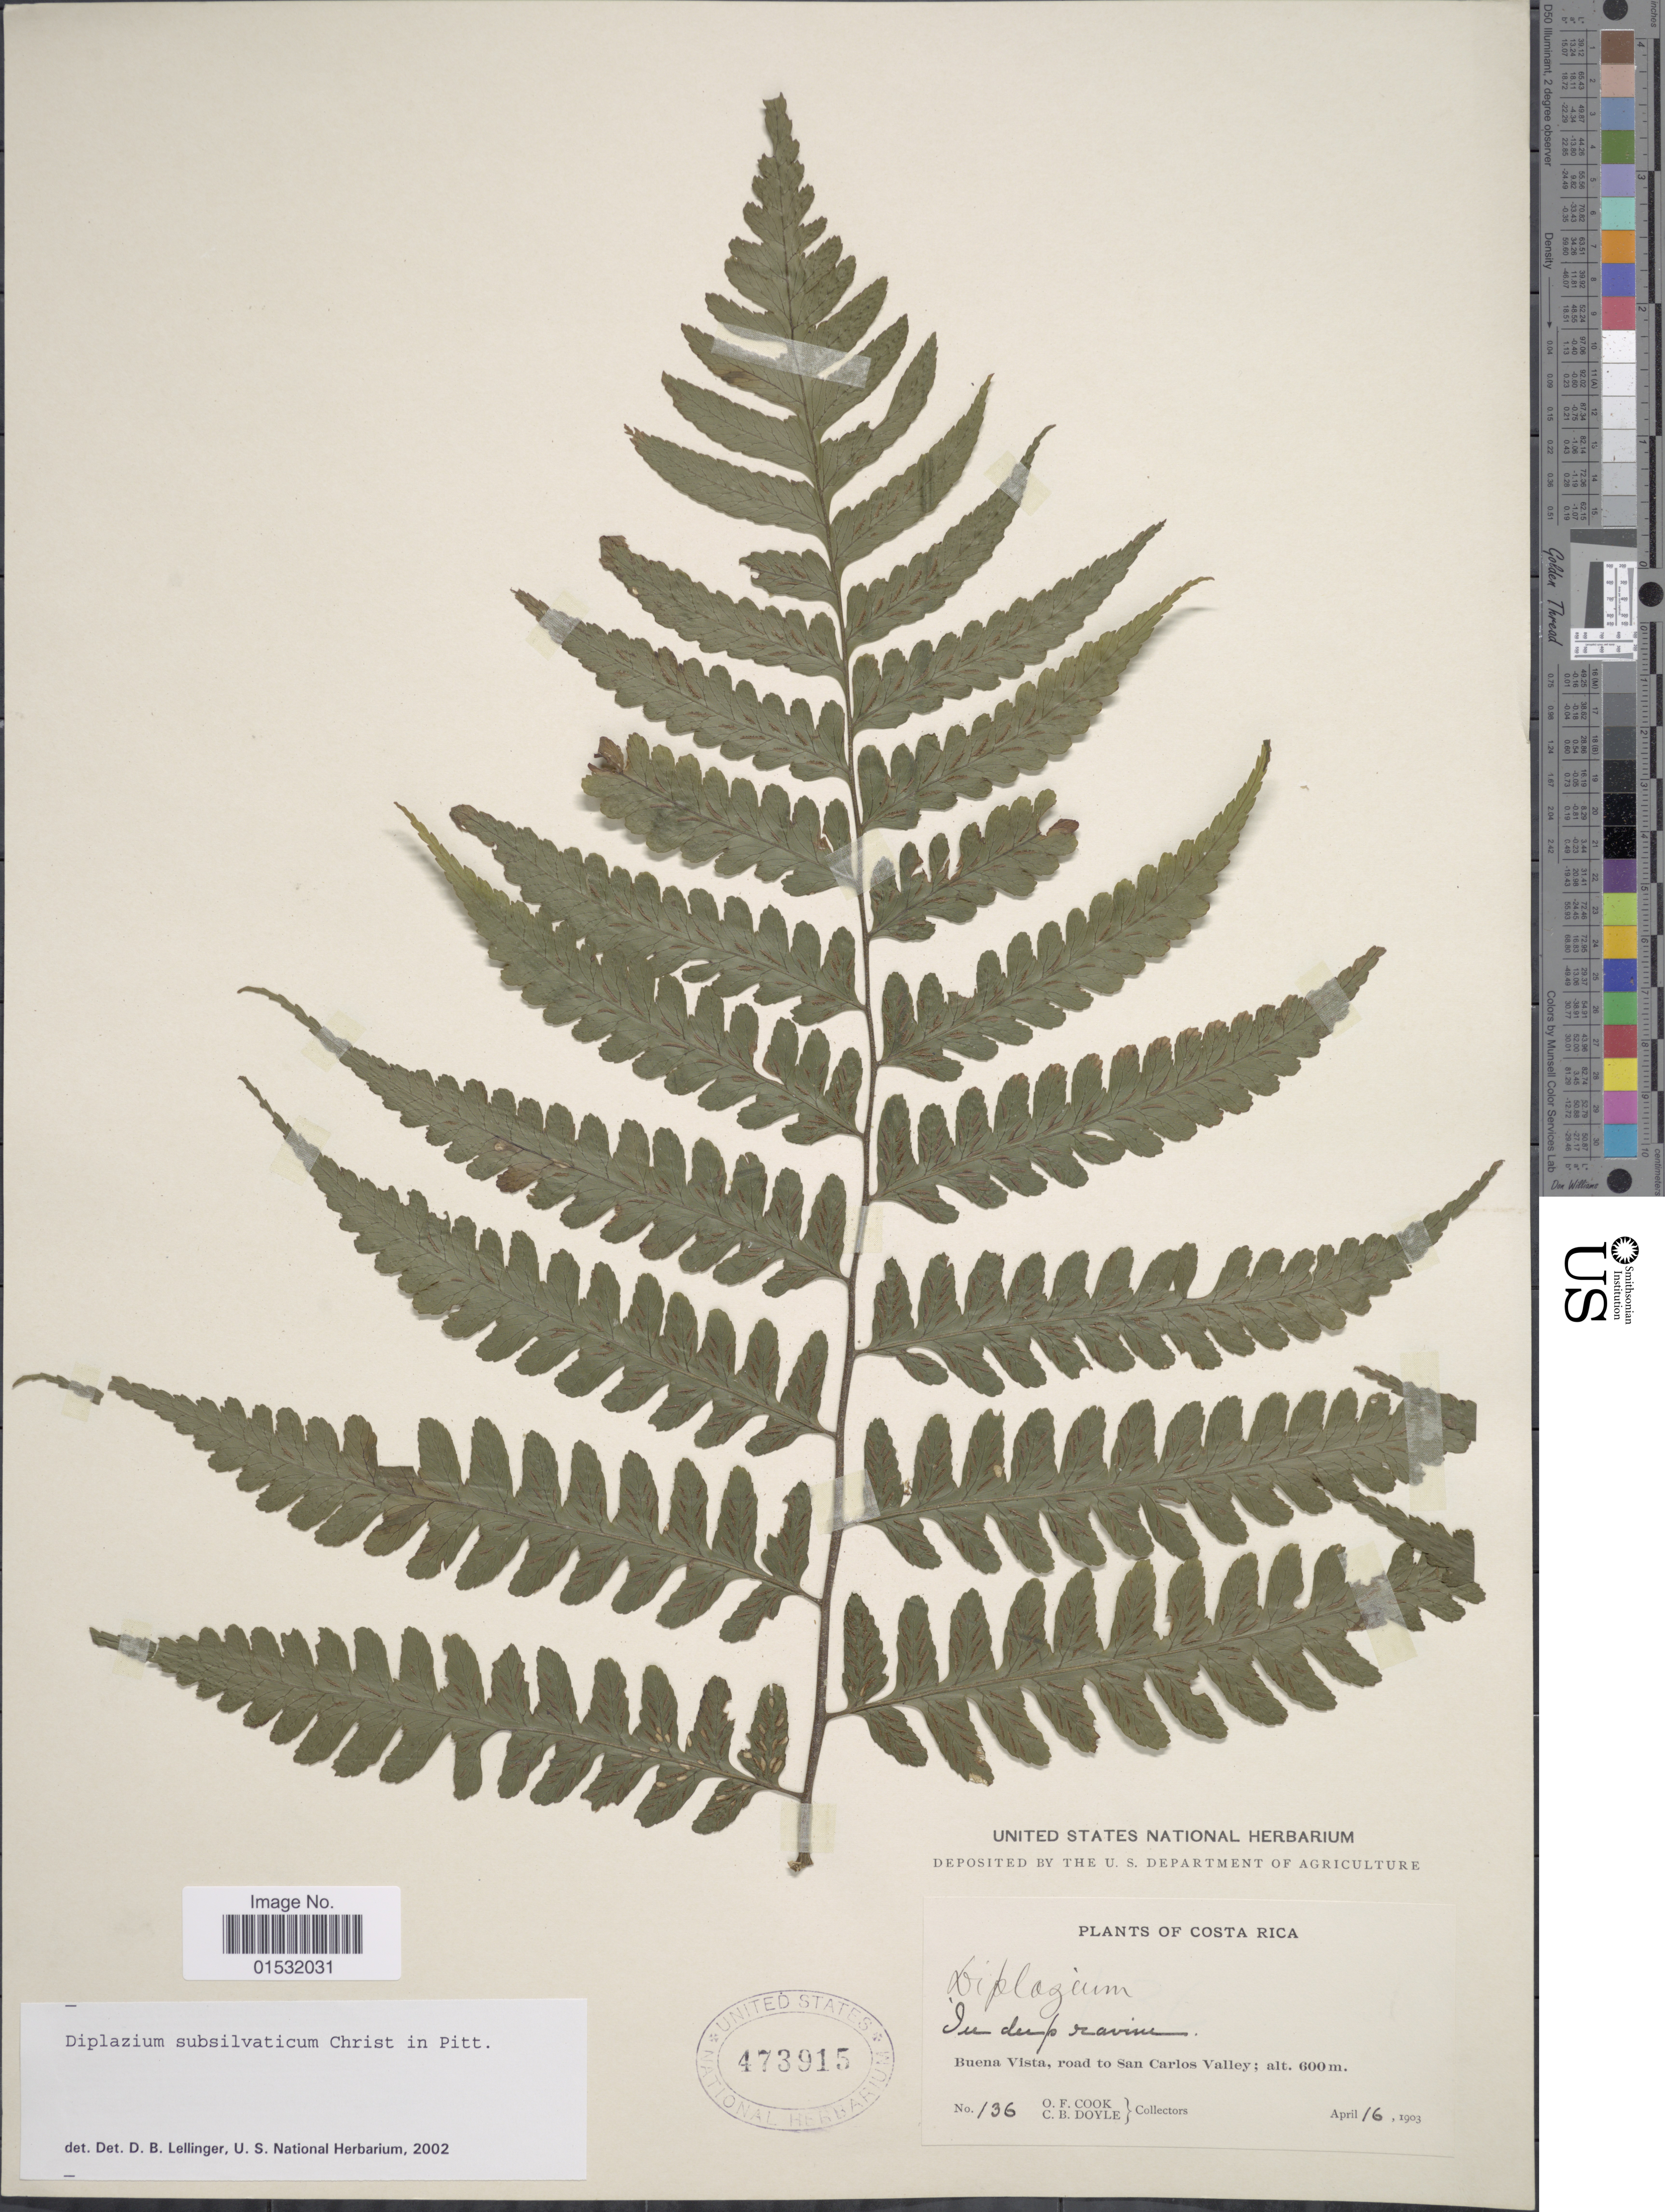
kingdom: Plantae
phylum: Tracheophyta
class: Polypodiopsida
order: Polypodiales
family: Athyriaceae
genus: Diplazium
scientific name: Diplazium subsilvaticum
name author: Christ in Pittier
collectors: O. F. Cook & C. Doyle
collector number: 136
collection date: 1903-04-16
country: Costa Rica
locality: Buena Vista, road to San Carlos Valley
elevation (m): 600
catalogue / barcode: US 473915